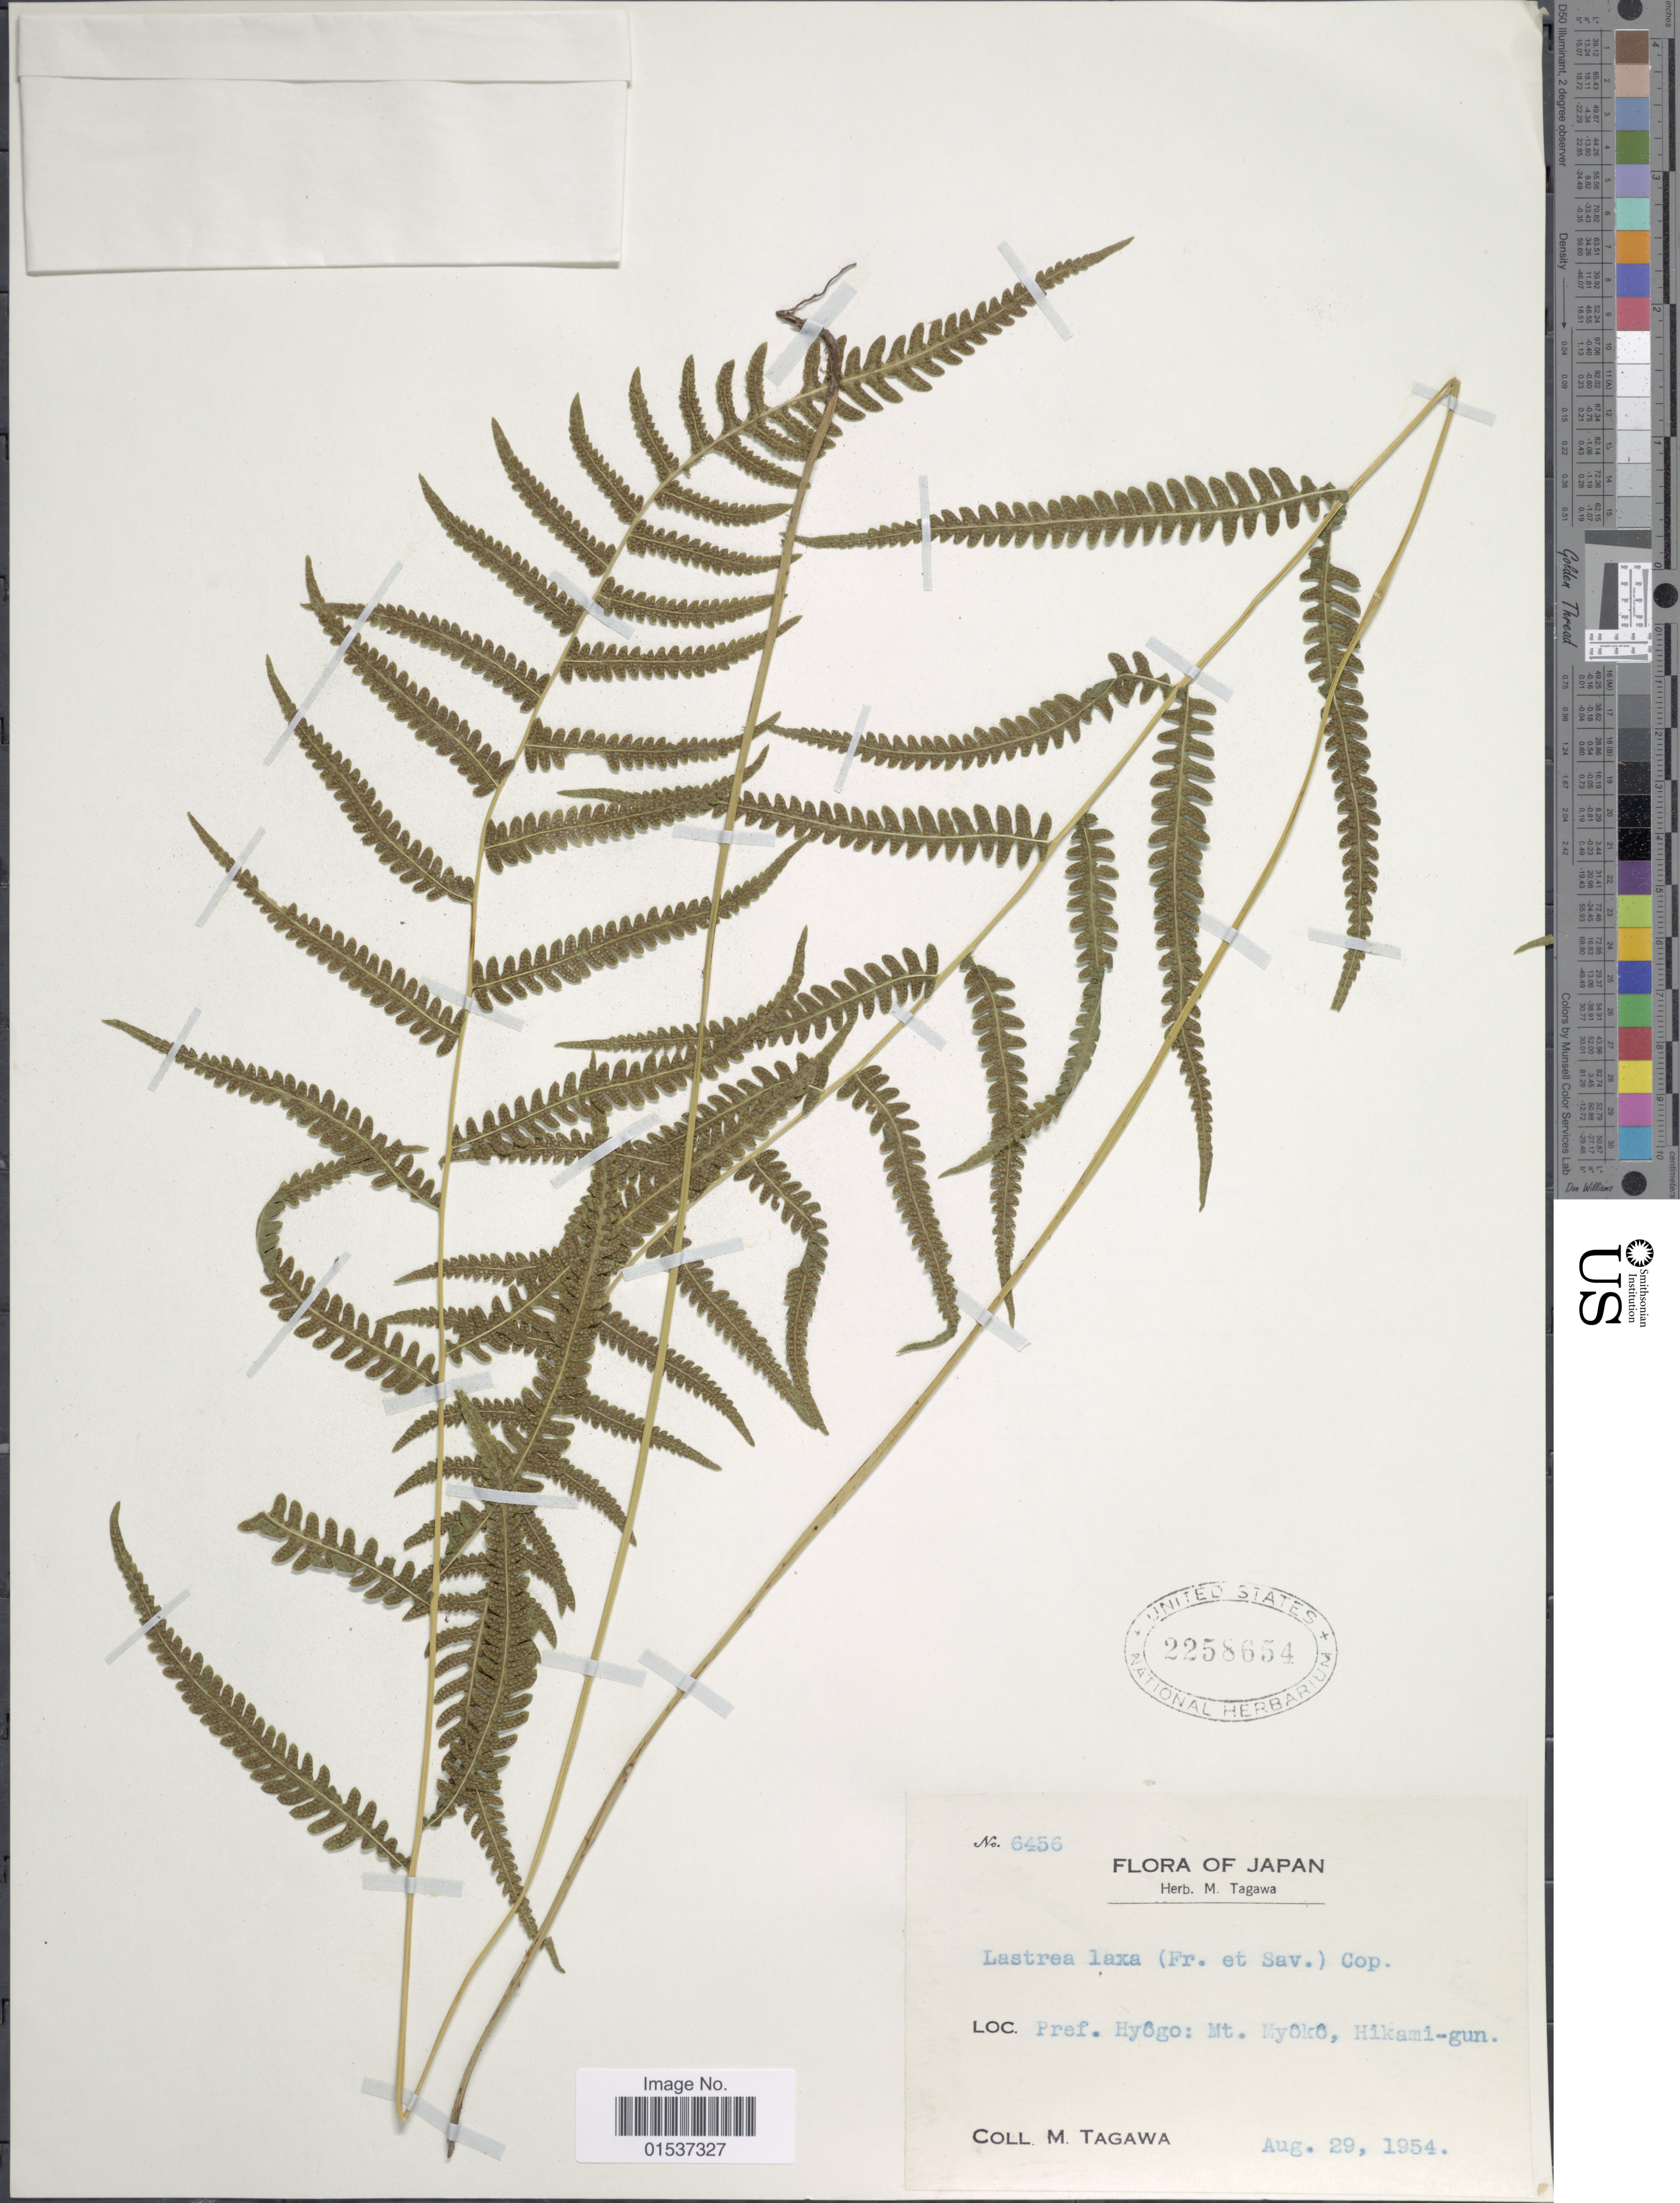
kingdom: Plantae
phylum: Tracheophyta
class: Polypodiopsida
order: Polypodiales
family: Thelypteridaceae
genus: Metathelypteris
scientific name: Metathelypteris laxa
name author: (Franch. & Sav.) Ching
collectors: M. Tagawa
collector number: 6456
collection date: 1954-08-29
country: Japan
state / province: Hyogo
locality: Japan. Pref. Hyogo: Mt. Myoko, Hikami-gun.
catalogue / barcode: US 2258654